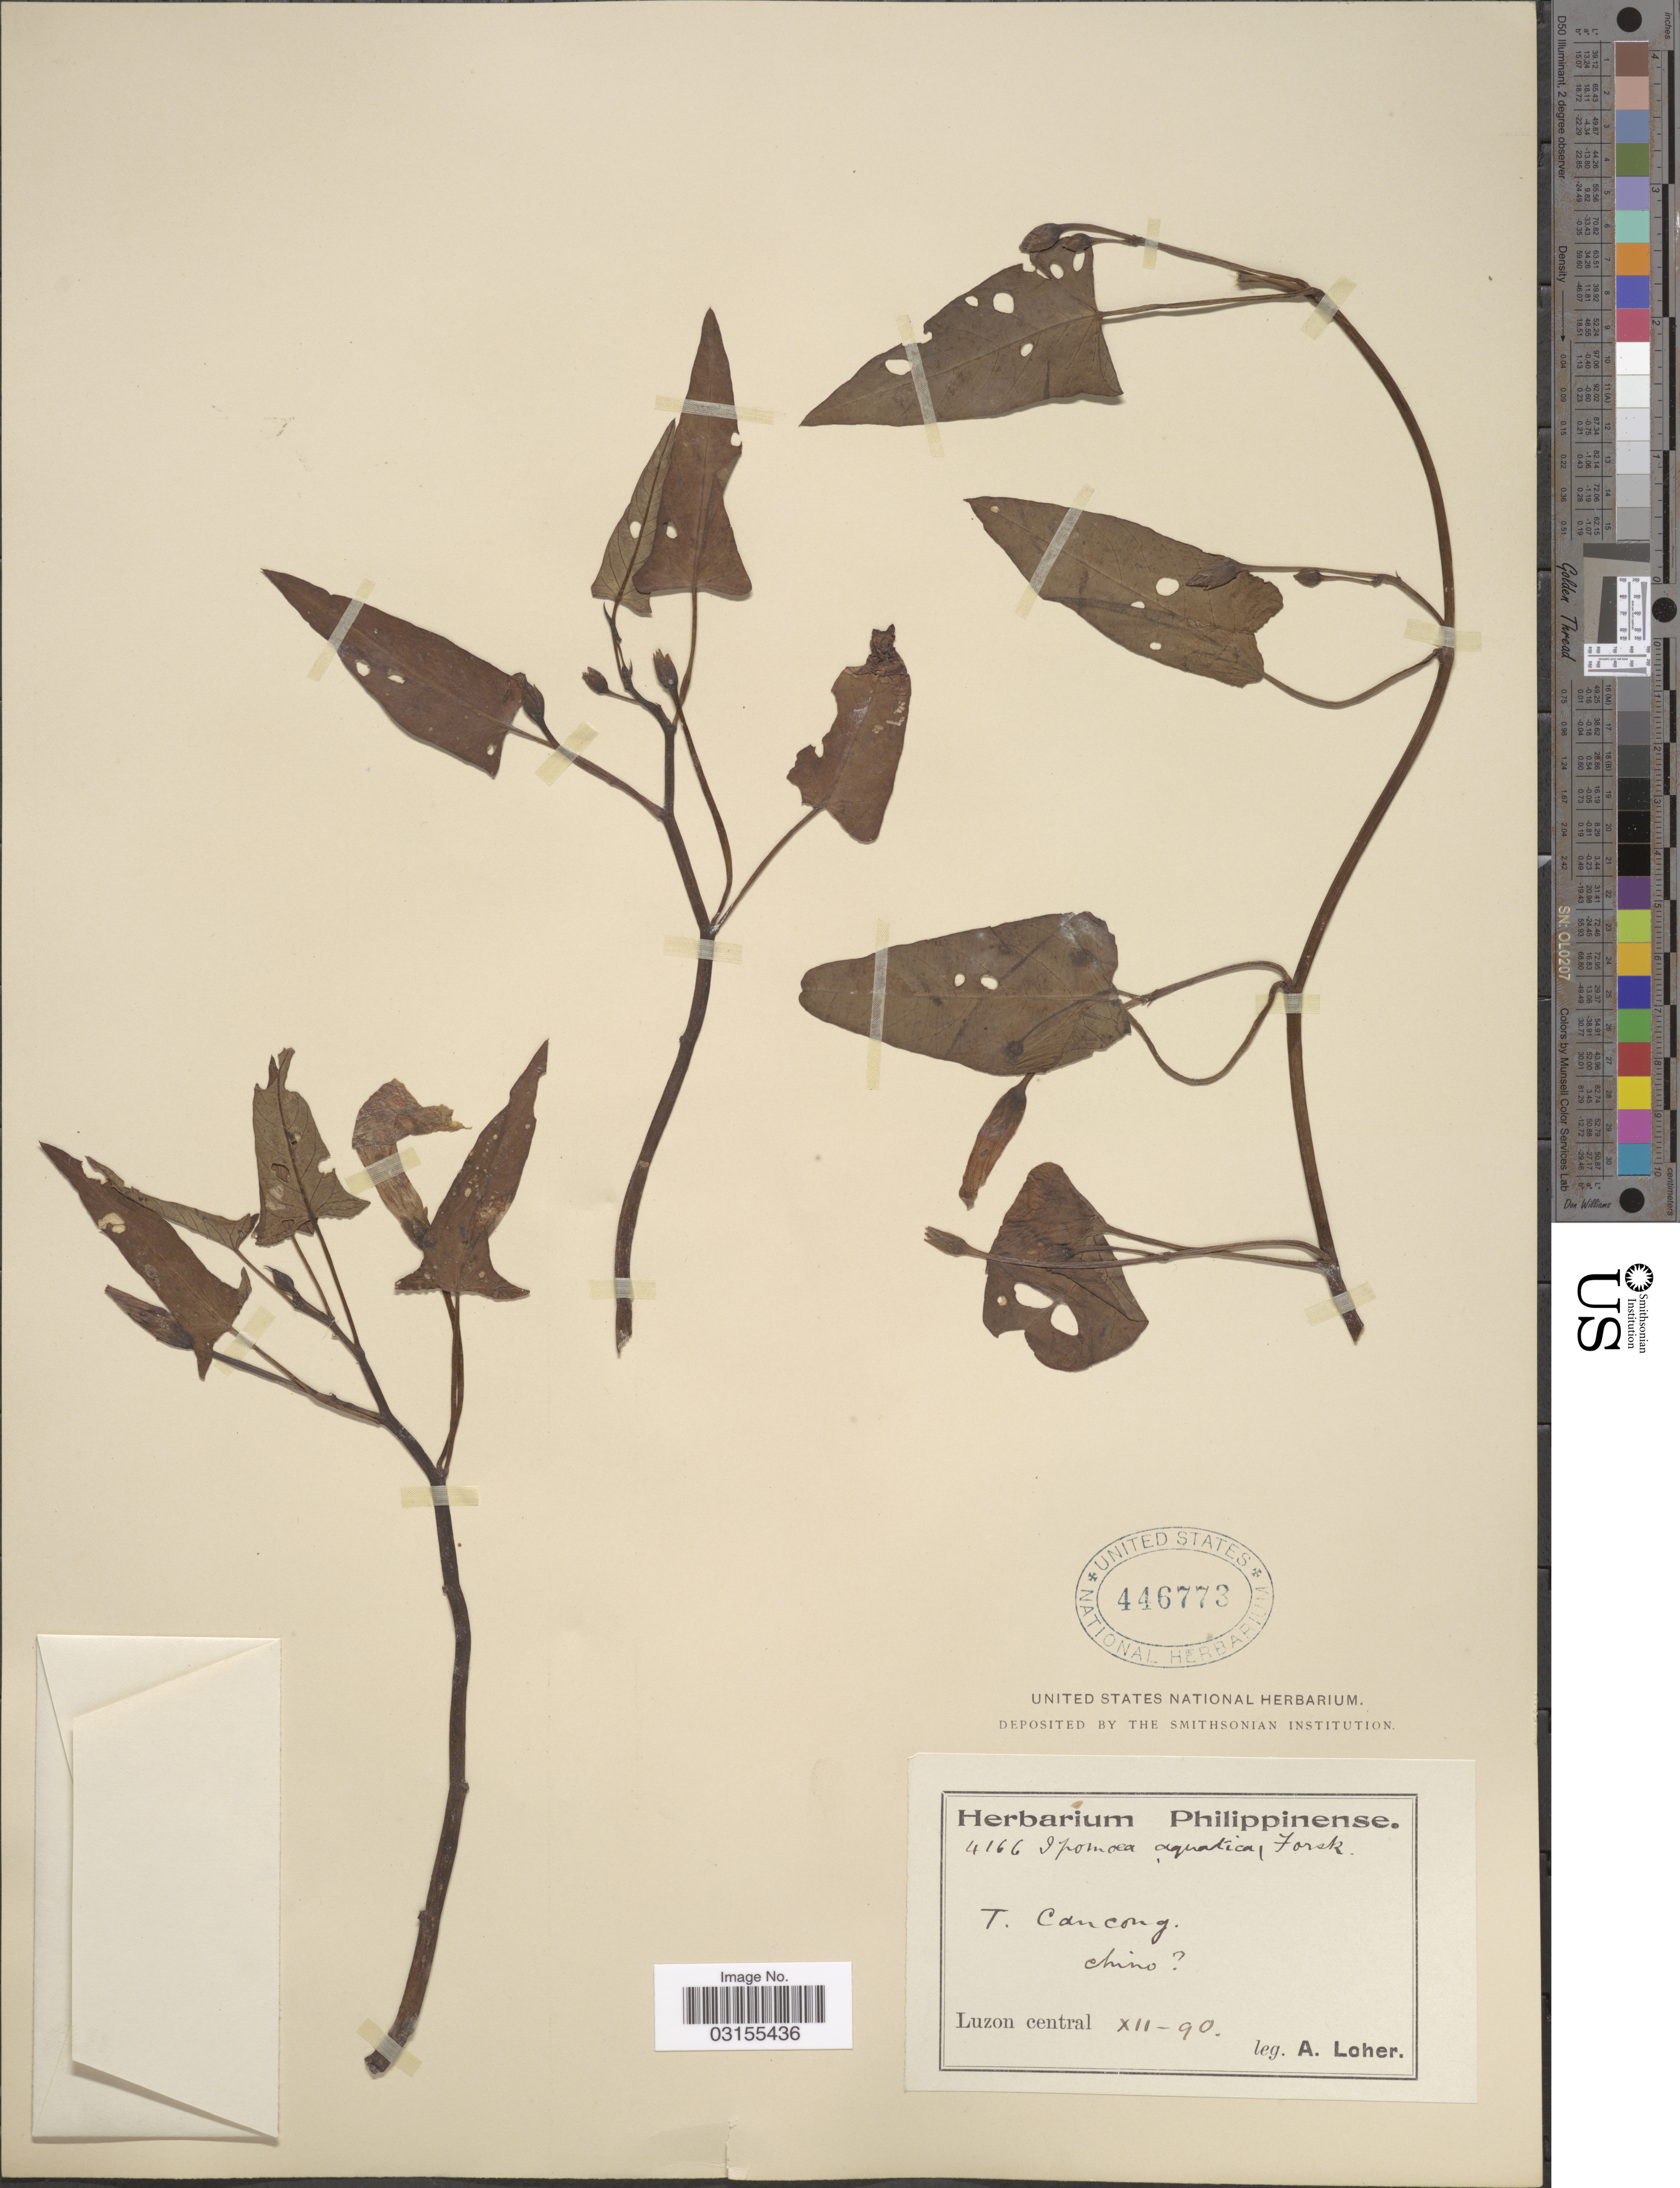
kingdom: Plantae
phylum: Tracheophyta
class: Magnoliopsida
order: Solanales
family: Convolvulaceae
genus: Ipomoea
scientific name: Ipomoea reptans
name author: Poir.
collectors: A. Loher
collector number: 4166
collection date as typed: Transcribed d/m/y: /12/90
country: Philippines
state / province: Central Luzon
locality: Luzon central.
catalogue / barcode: US 446773